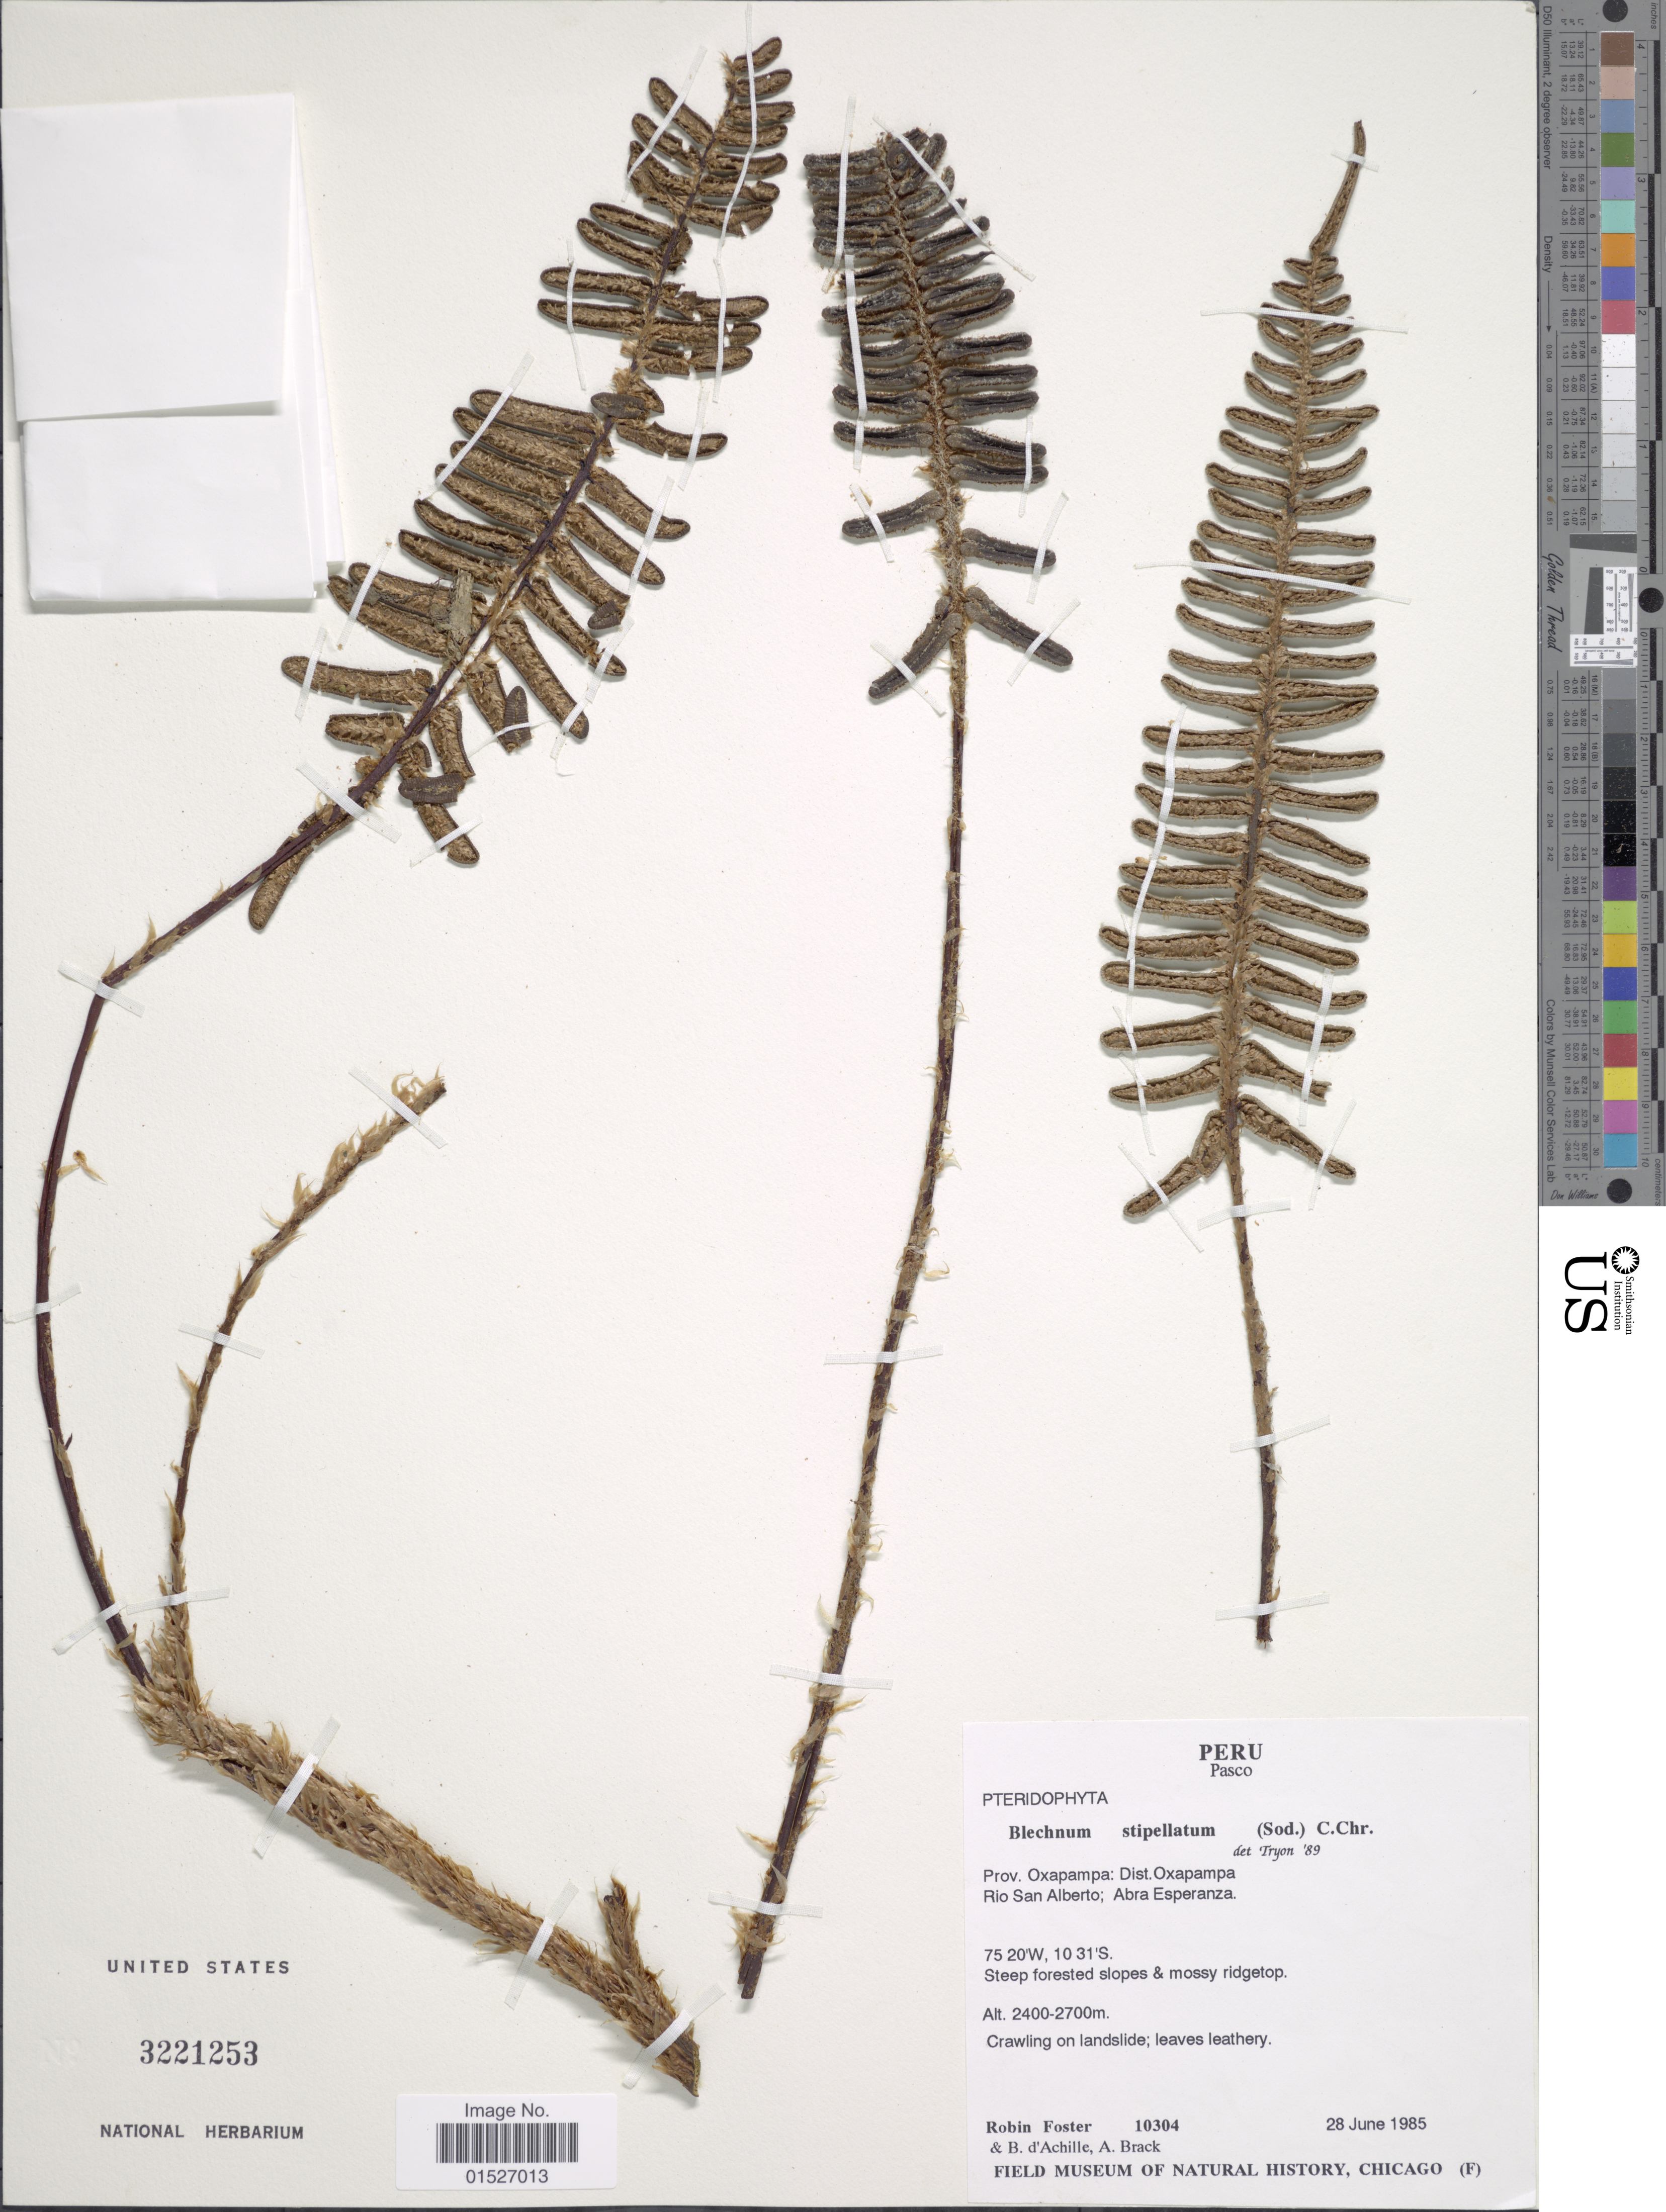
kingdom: Plantae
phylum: Tracheophyta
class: Polypodiopsida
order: Polypodiales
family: Blechnaceae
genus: Blechnum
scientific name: Blechnum stipitellatum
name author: (Sodiro) C. Chr.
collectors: R. B. Foster, B. d'Achille & A. Brack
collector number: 10304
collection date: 1985-06-28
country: Peru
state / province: Pasco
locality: Prov. Oxapampa: Dist. Oxapampa. Rio San Alberto; Abra Esperanza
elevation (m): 2400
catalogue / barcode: US 3221253